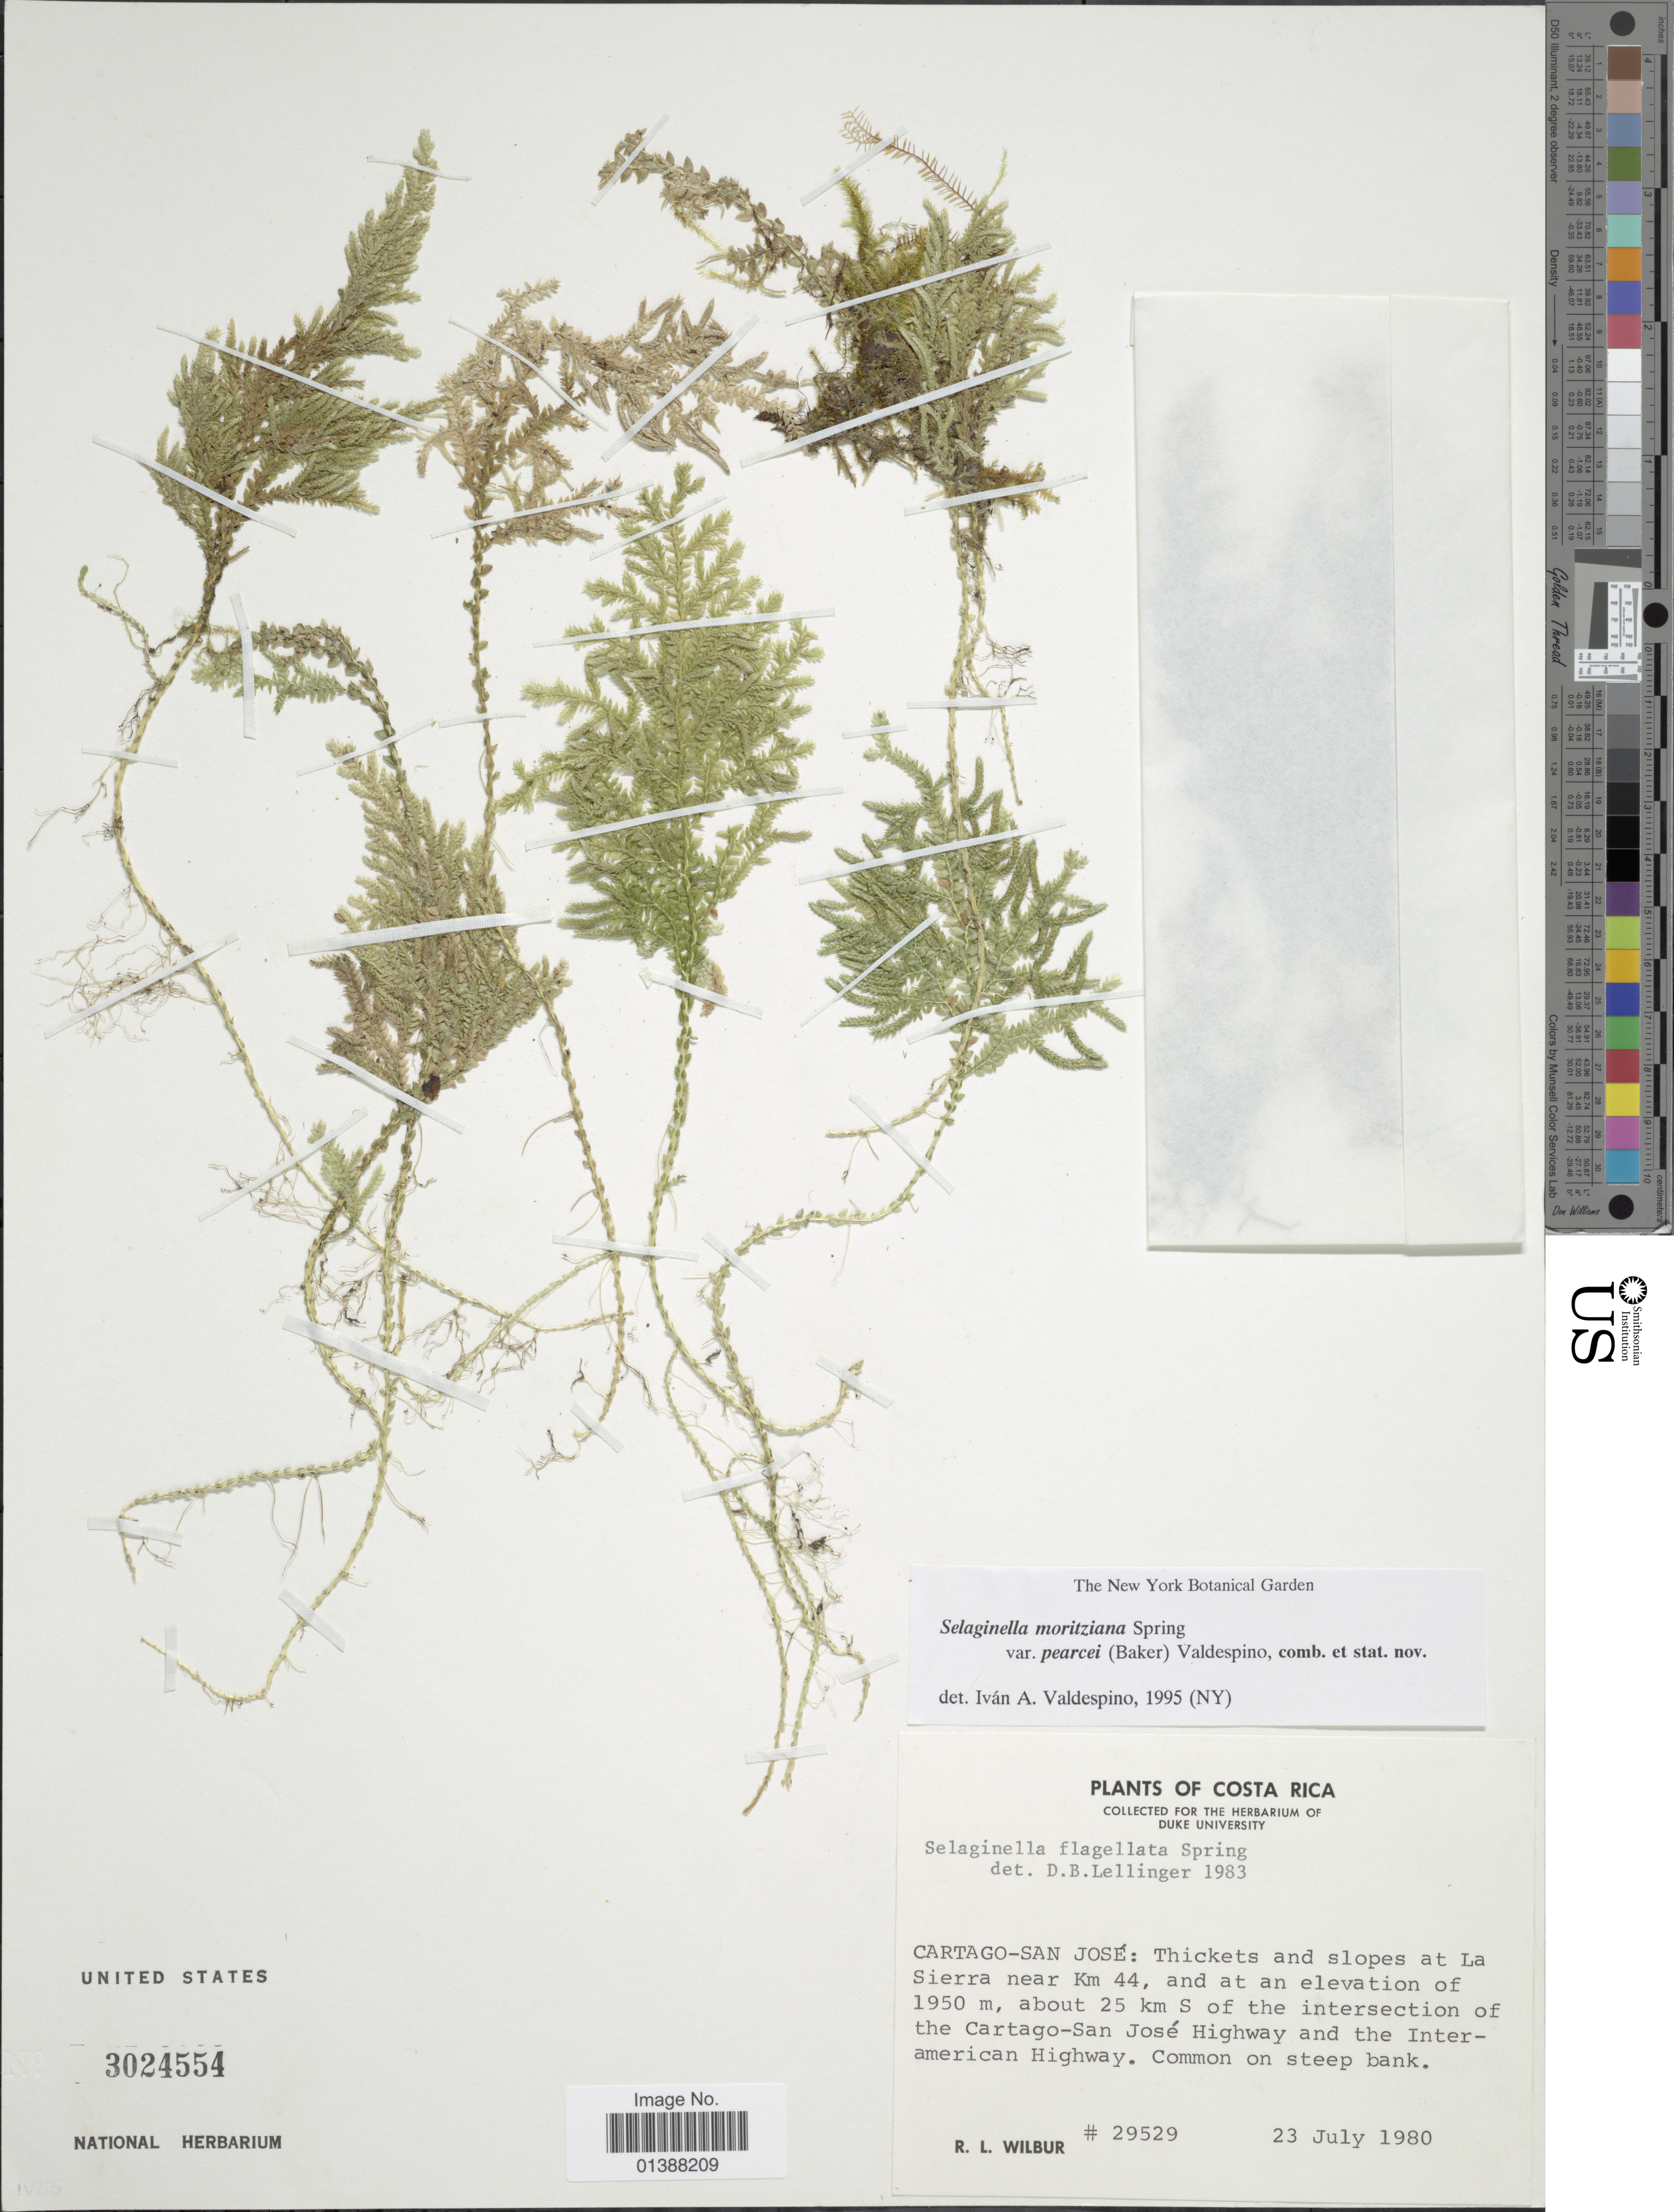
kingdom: Plantae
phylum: Tracheophyta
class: Lycopodiopsida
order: Selaginellales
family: Selaginellaceae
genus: Selaginella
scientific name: Selaginella moritziana var. moritziana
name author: Spring ex Klotzsch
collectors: R. L. Wilbur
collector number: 29529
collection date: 1980-07-23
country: Costa Rica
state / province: Cartago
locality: San José: Thickets and slopes at La Sierra near Km 44, about 25 km S of the intersection of the Cartago-San José Highway and the Interamerican Highway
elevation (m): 1950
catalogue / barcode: US 3024554